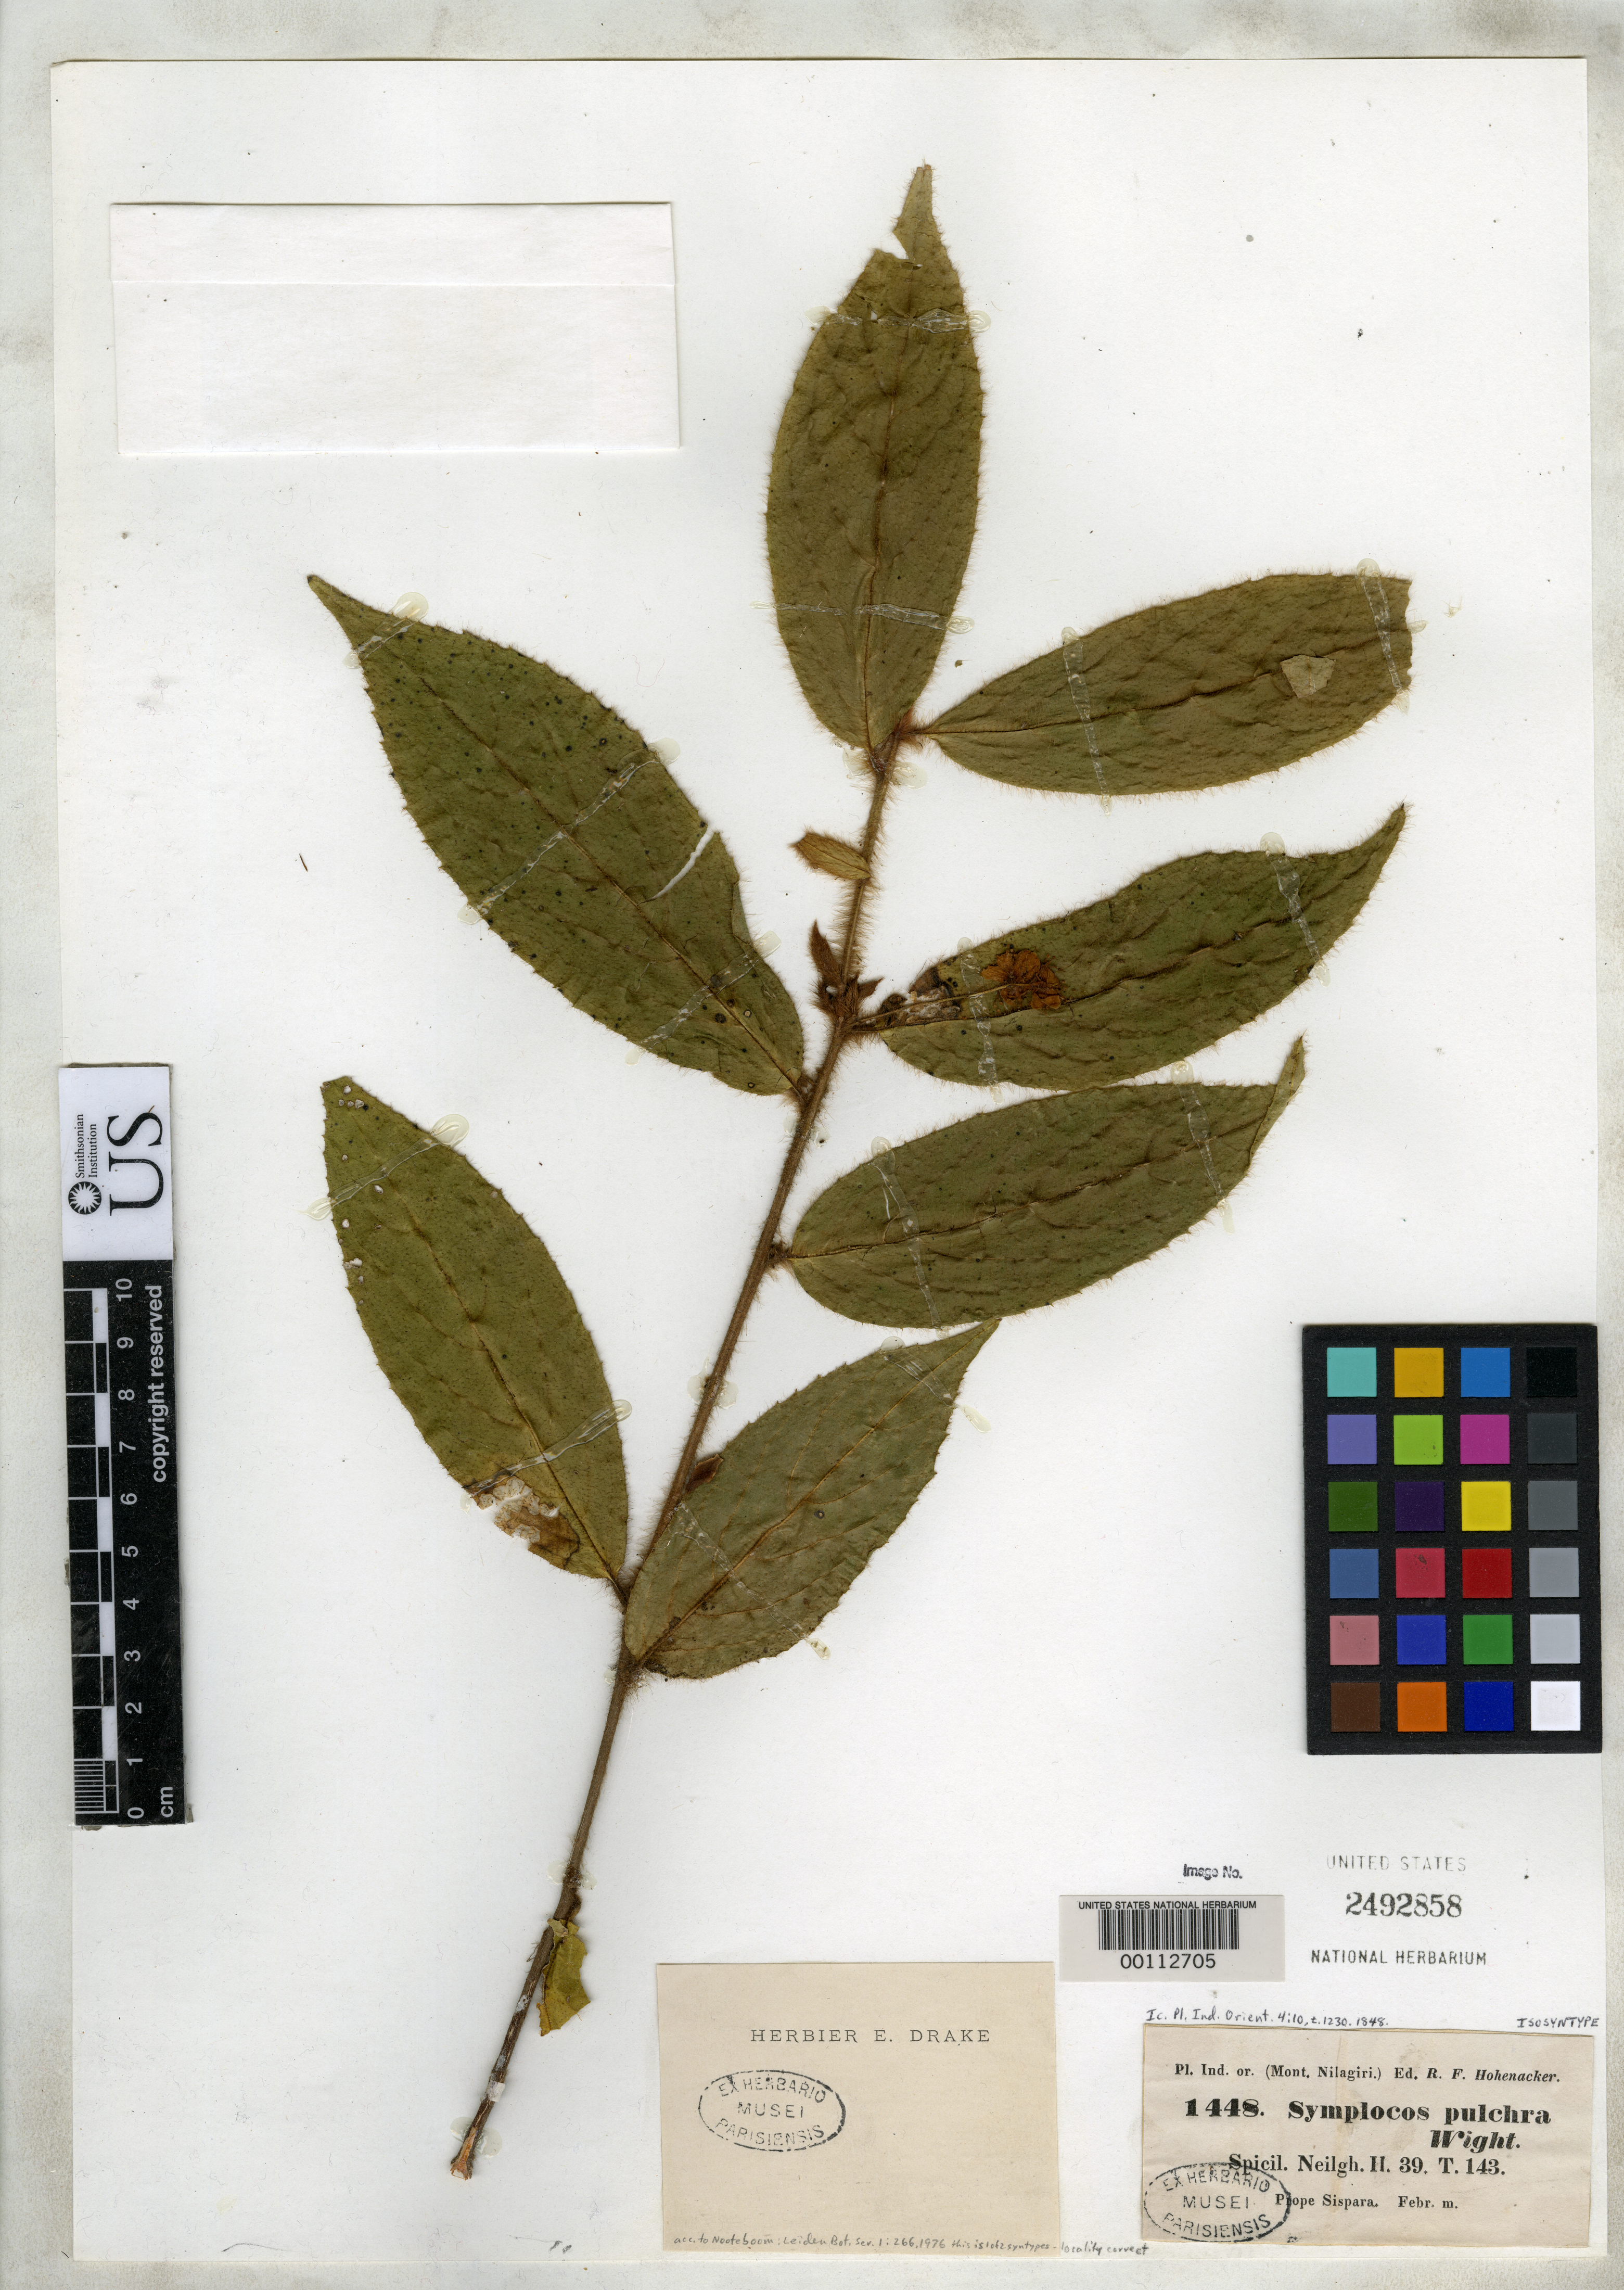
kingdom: Plantae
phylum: Tracheophyta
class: Magnoliopsida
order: Ericales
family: Symplocaceae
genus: Symplocos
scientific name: Symplocos pulchra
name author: Wight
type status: Isosyntype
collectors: R. F. Hohenacker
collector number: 1448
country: India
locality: Prope Sispara, Nilgherries.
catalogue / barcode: US 2492858